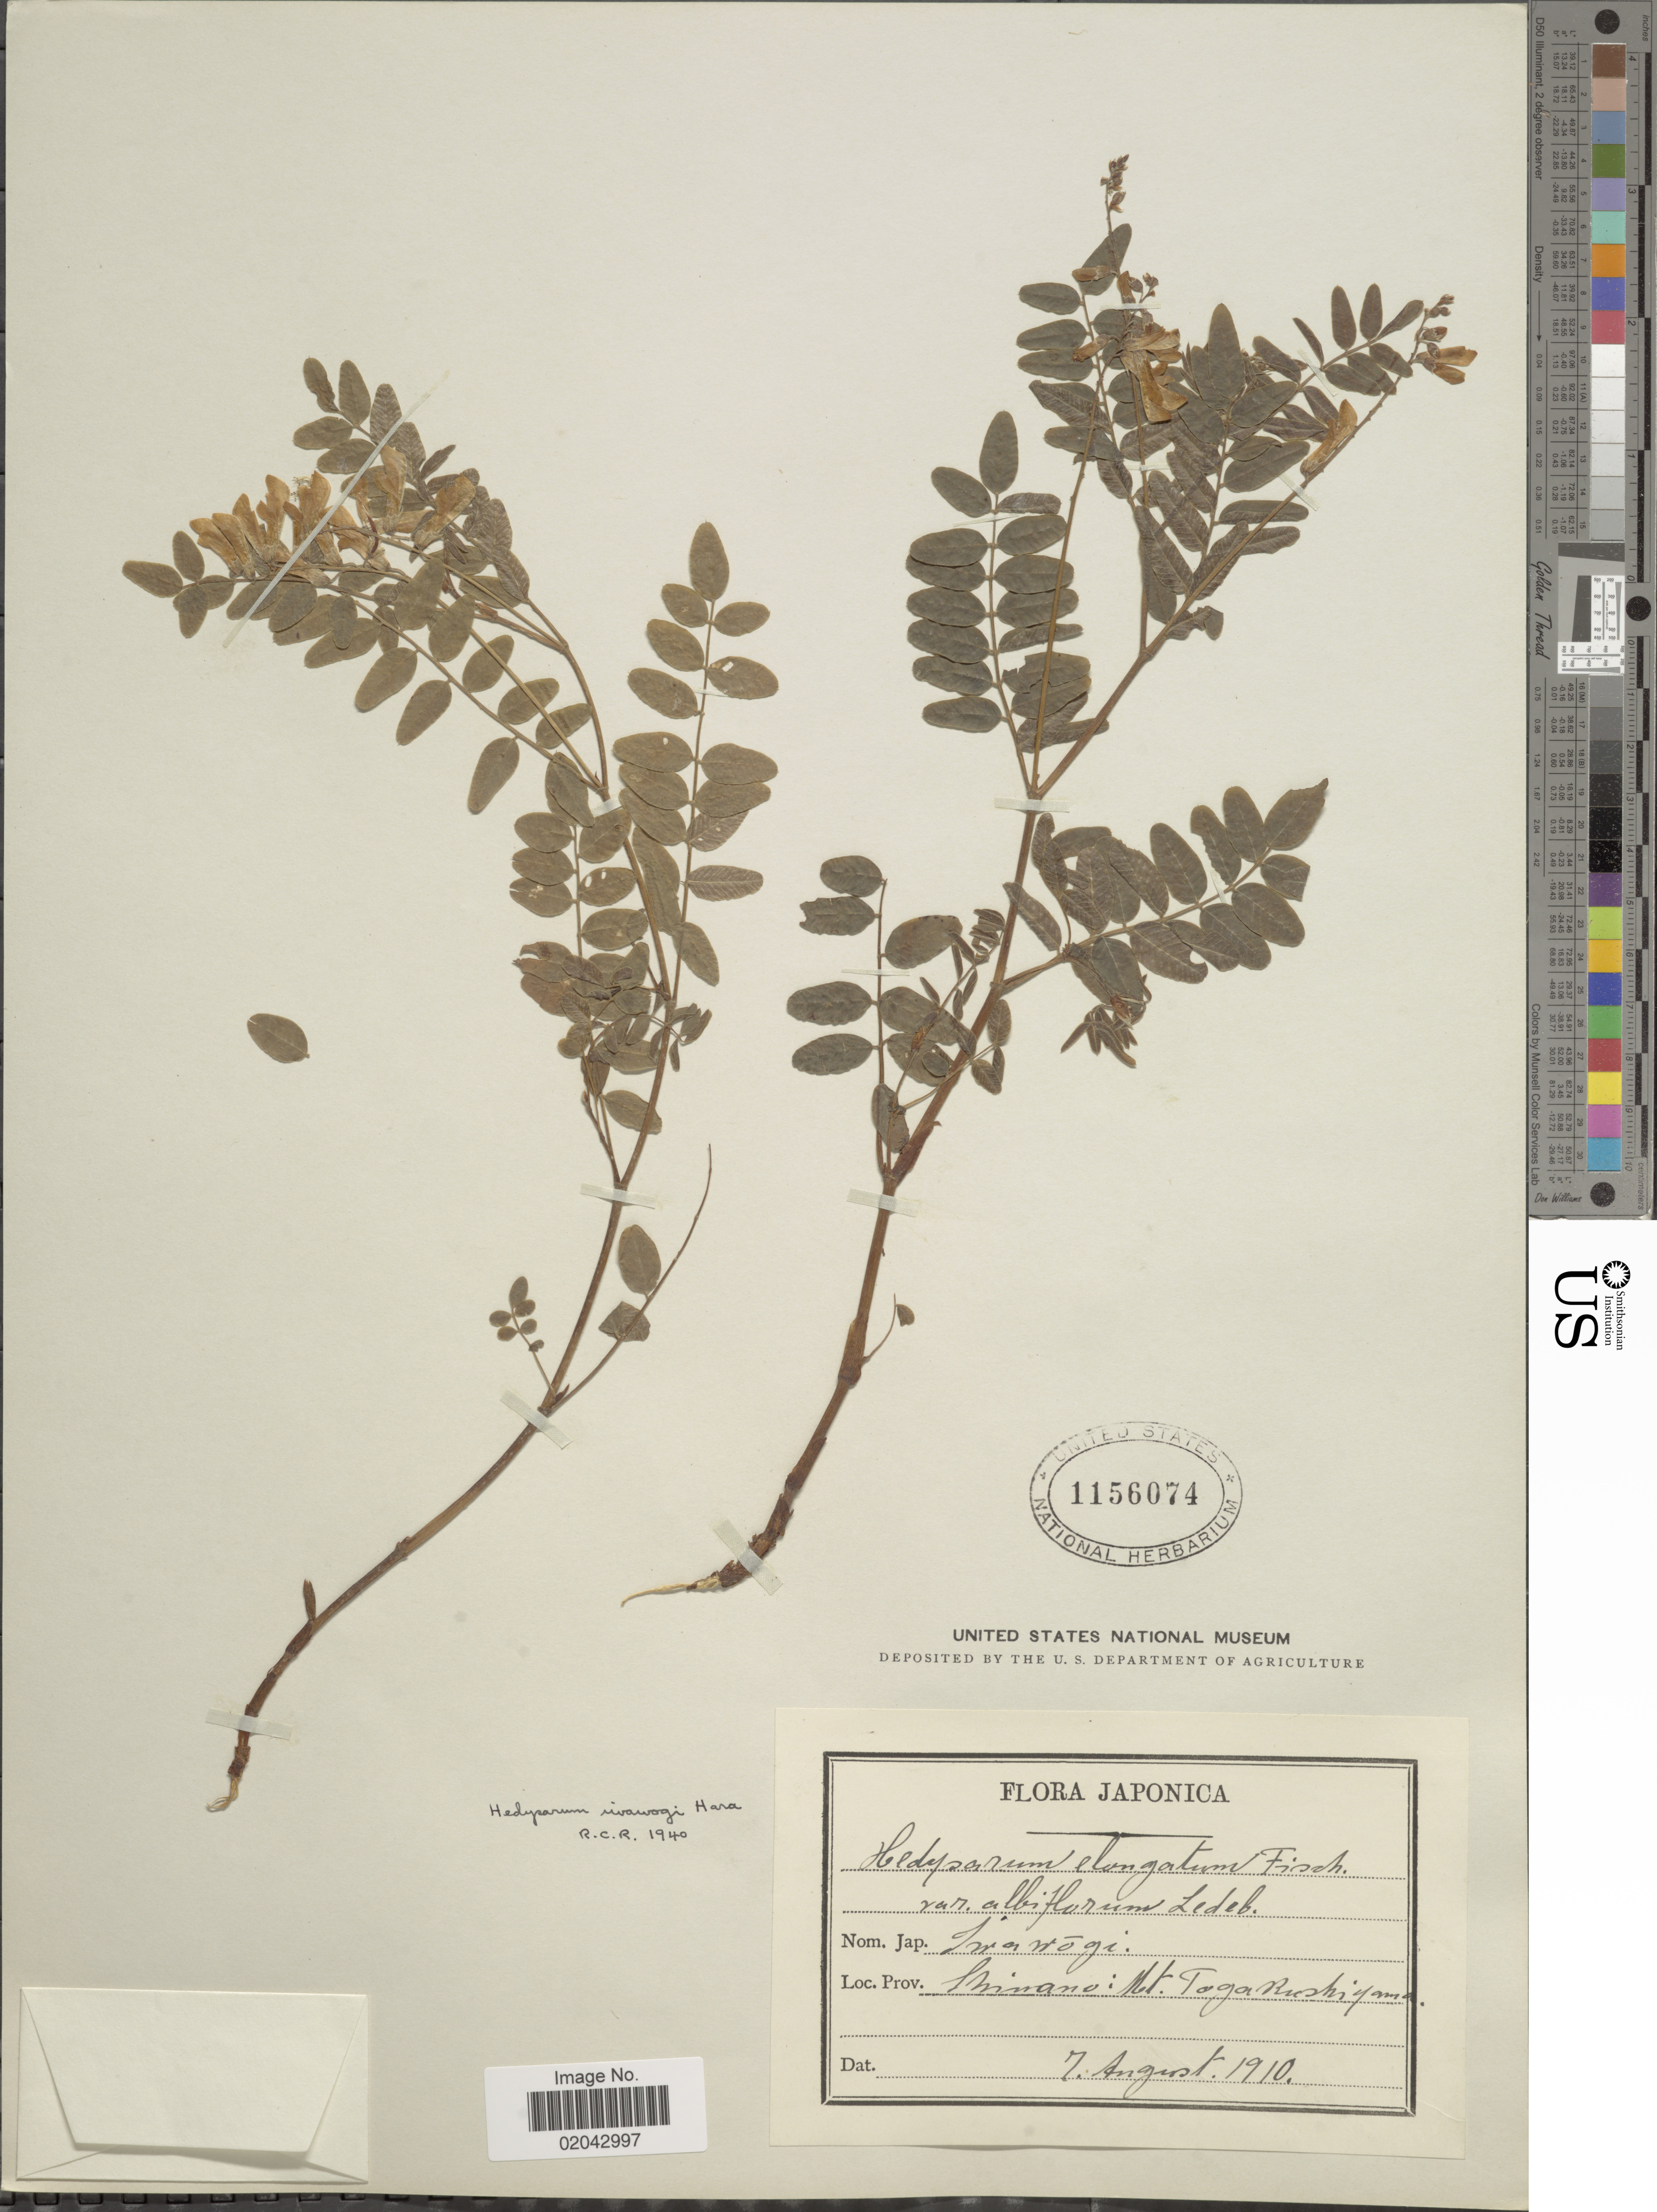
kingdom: Plantae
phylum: Tracheophyta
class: Magnoliopsida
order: Fabales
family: Fabaceae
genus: Hedysarum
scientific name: Hedysarum kopetdaghi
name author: Boriss.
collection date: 1910-08-07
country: Japan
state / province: Nagano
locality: Shinano: Mt. Togakushiyama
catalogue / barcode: US 1156074